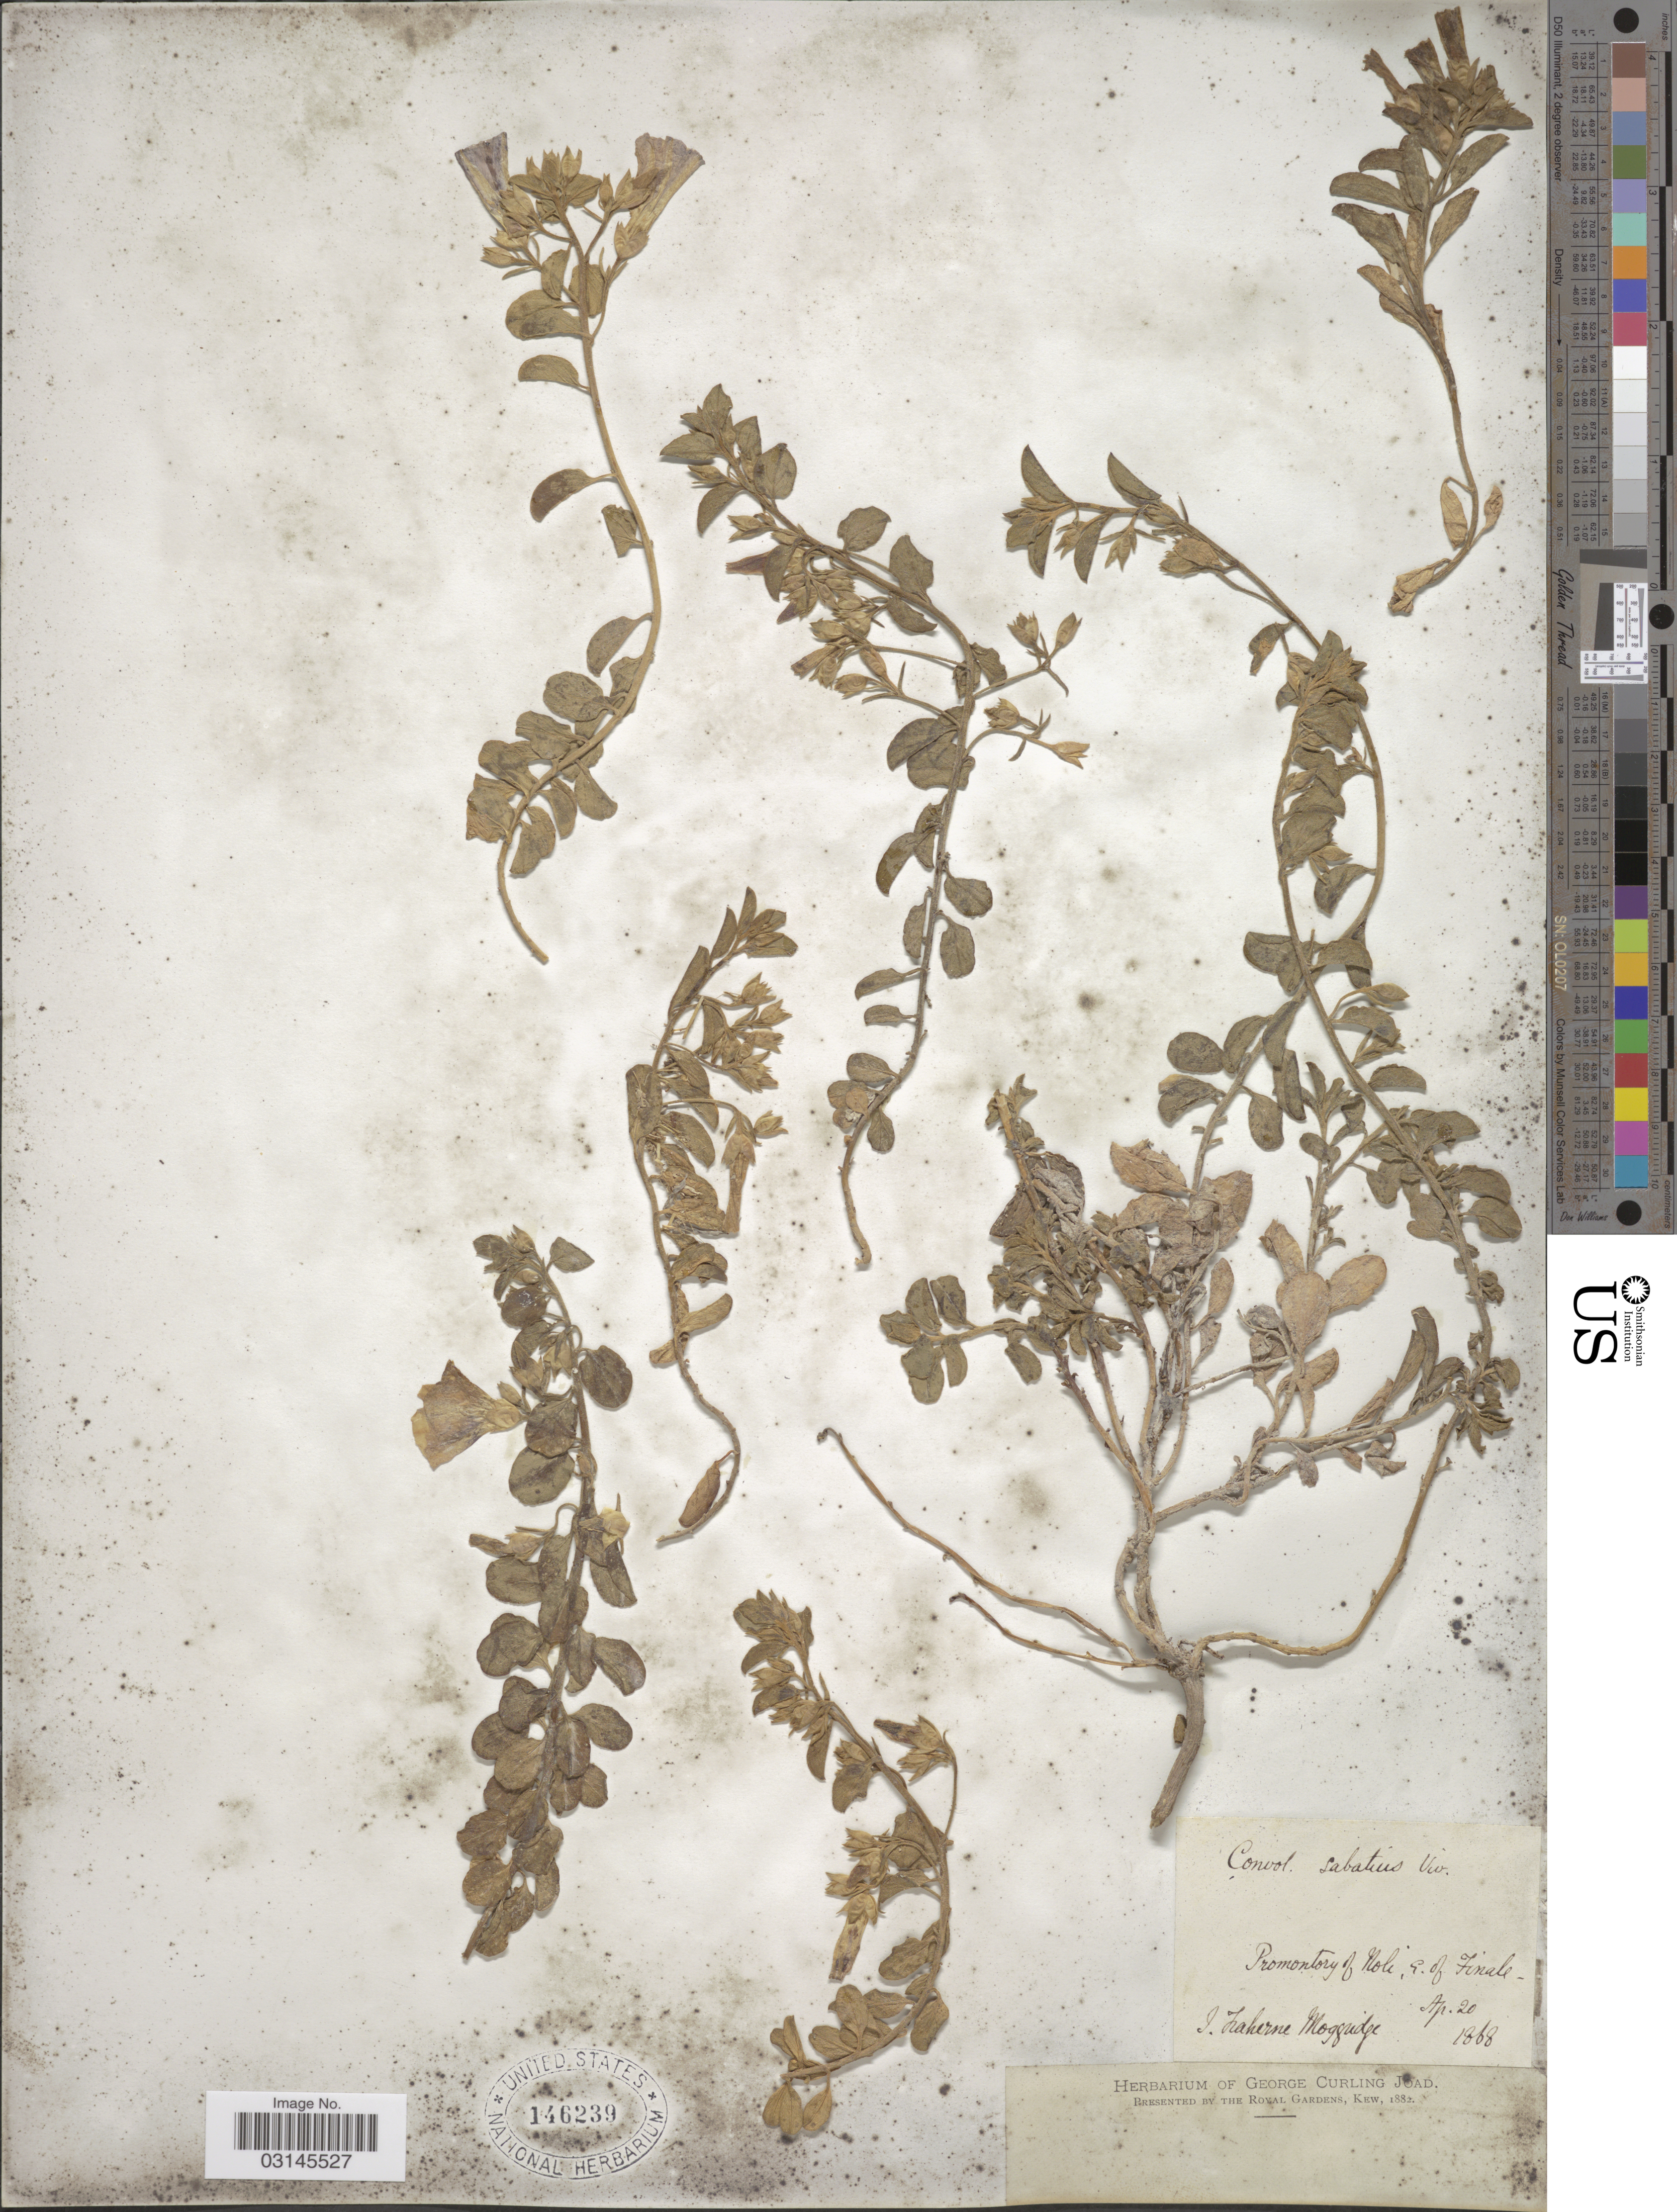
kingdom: Plantae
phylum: Tracheophyta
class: Magnoliopsida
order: Solanales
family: Convolvulaceae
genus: Convolvulus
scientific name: Convolvulus sabatius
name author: Viv.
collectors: J. T. Moggridge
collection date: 1868-04-20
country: Italy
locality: Promontory of Noli, E. of Finale.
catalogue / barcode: US 146239